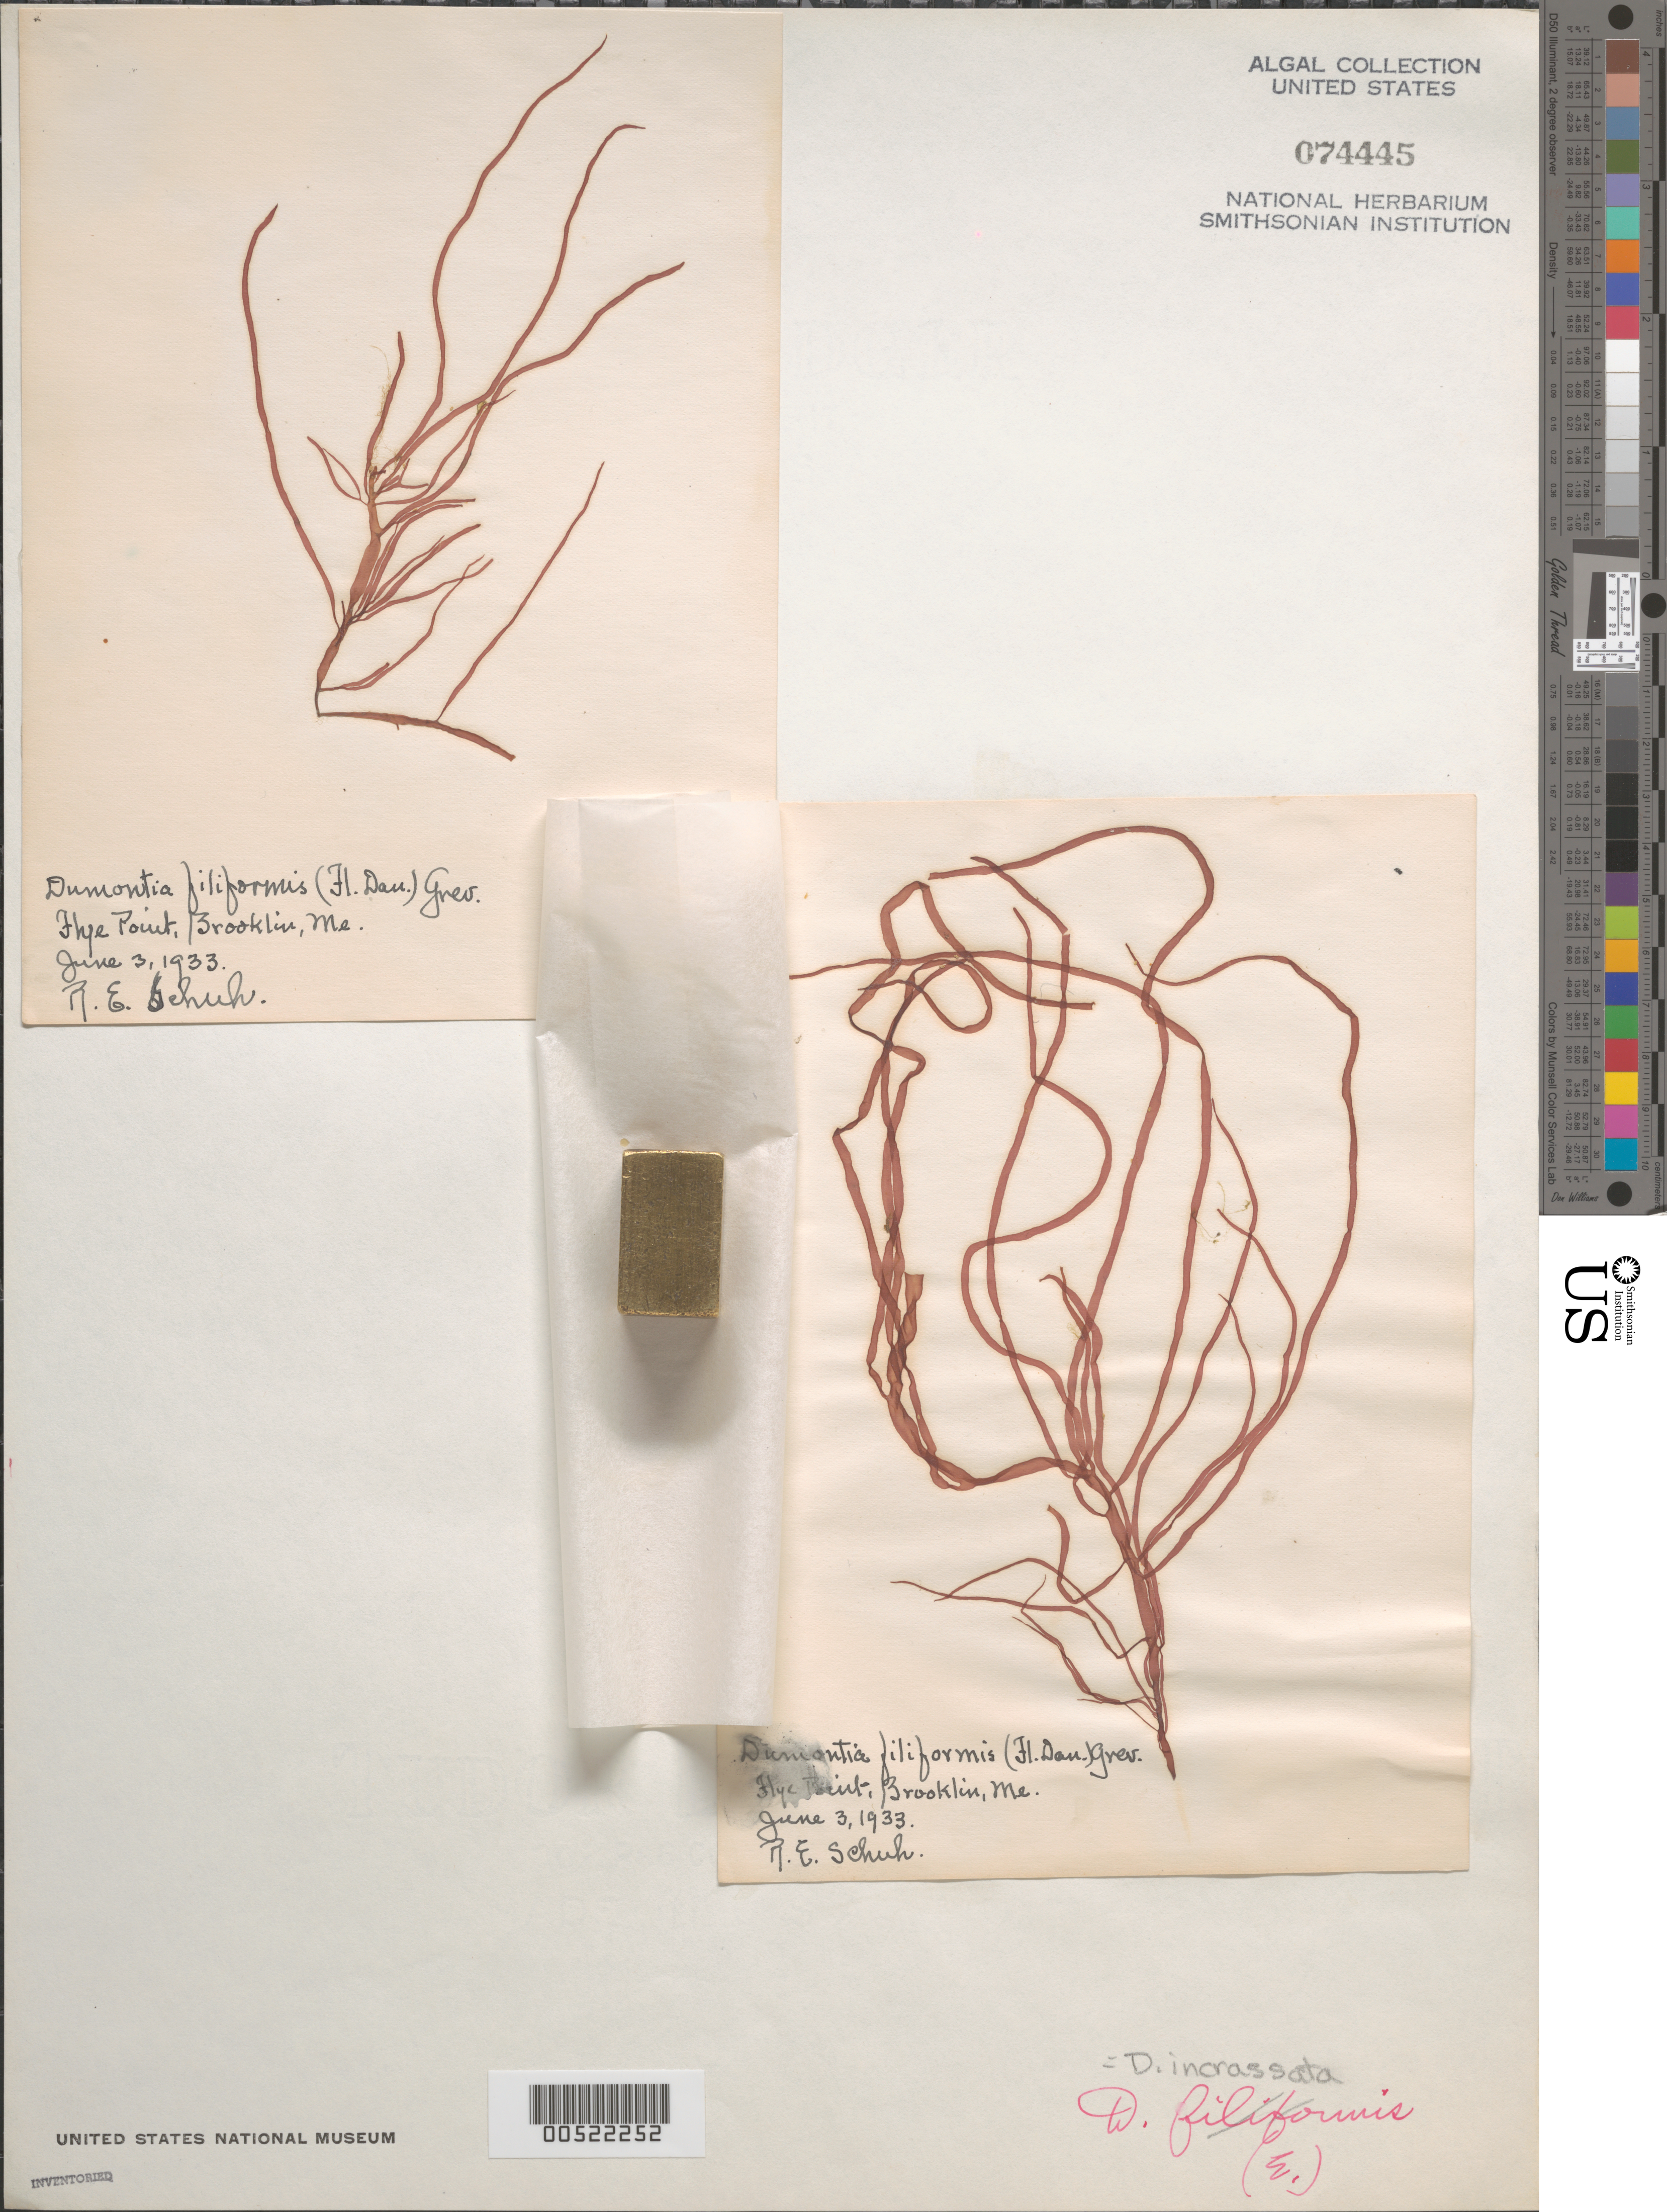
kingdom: Plantae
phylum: Rhodophyta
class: Florideophyceae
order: Gigartinales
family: Dumontiaceae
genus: Dumontia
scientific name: Dumontia contorta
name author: (S.G. Gmel.) Rupr.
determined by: Algae name updating Project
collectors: R. Schuh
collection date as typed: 03 Jun 1933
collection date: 1933-06-03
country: United States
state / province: Maine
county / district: Hancock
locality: Flye Point, Brooklin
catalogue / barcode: US 74445